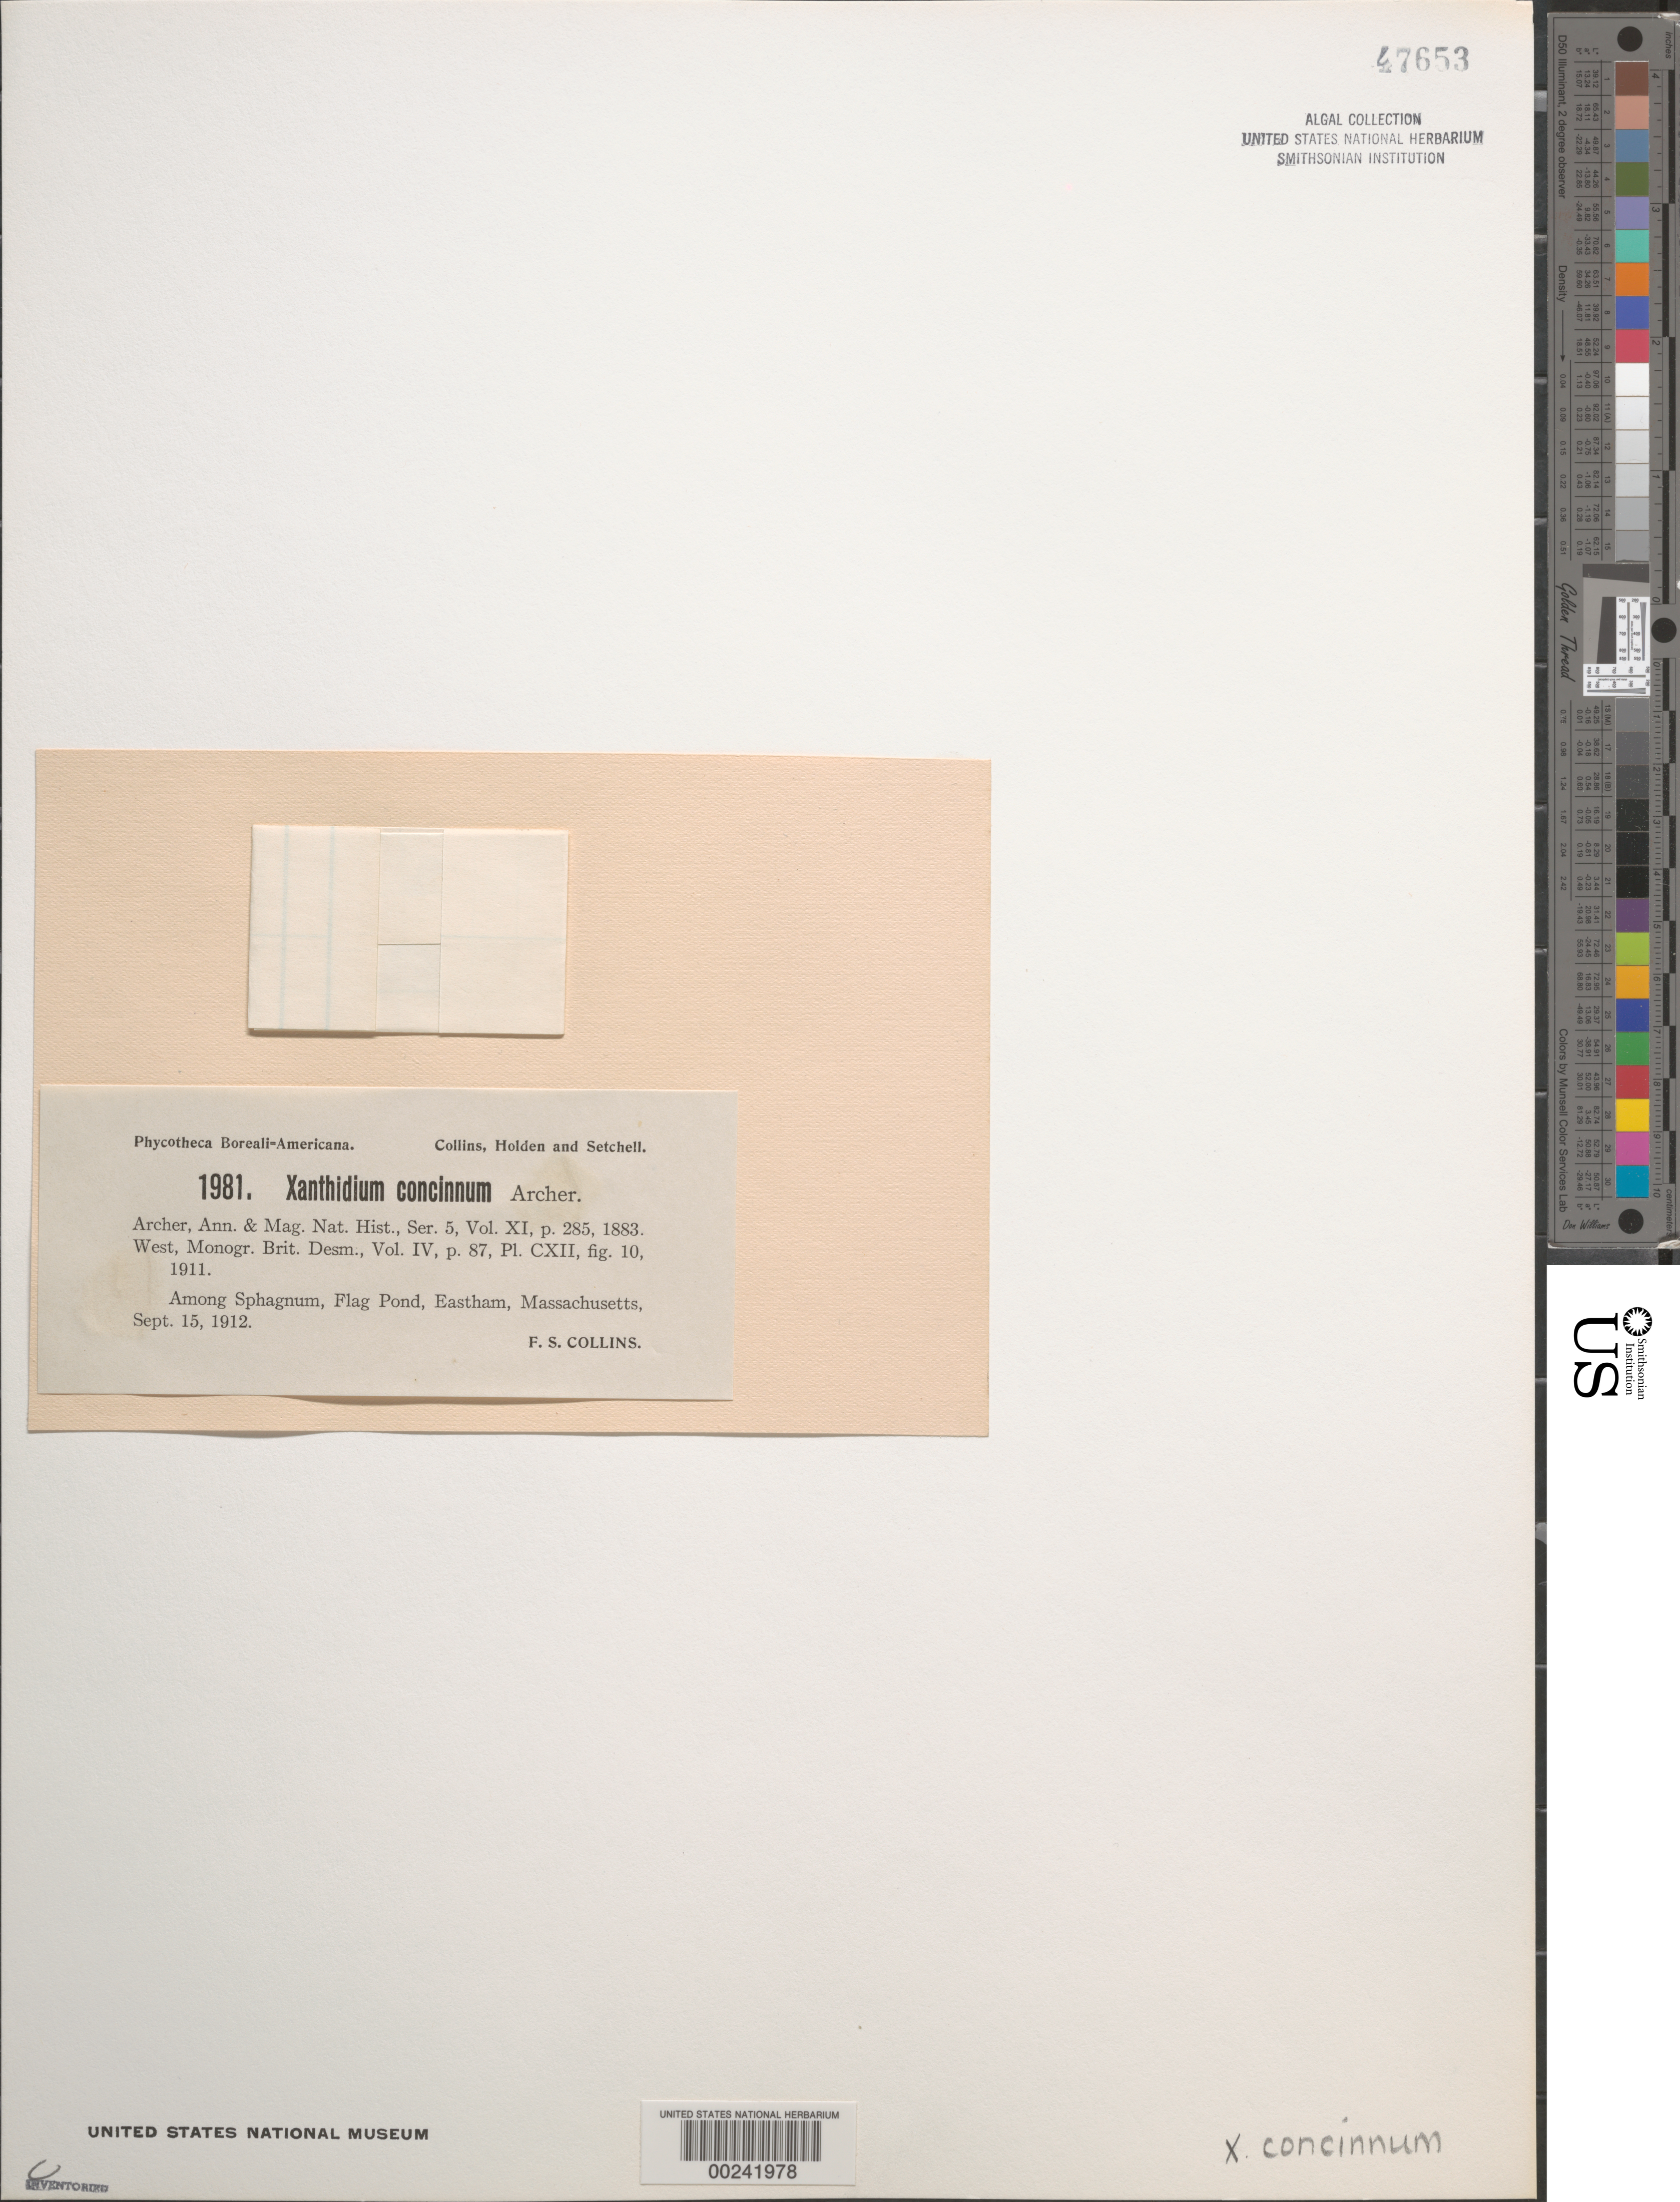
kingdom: Plantae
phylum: Charophyta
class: Zygnematophyceae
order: Zygnematales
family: Desmidiaceae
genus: Xanthidium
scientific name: Xanthidium concinnum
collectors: F. Collins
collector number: PB-A 1981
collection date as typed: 15 Sep 1912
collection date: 1912-09-15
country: United States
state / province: Massachusetts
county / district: Barnstable County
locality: Eastham, Flag Pond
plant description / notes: Collins, Holden & Setchell, Phycotheca Boreali-Americana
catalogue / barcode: US 47653